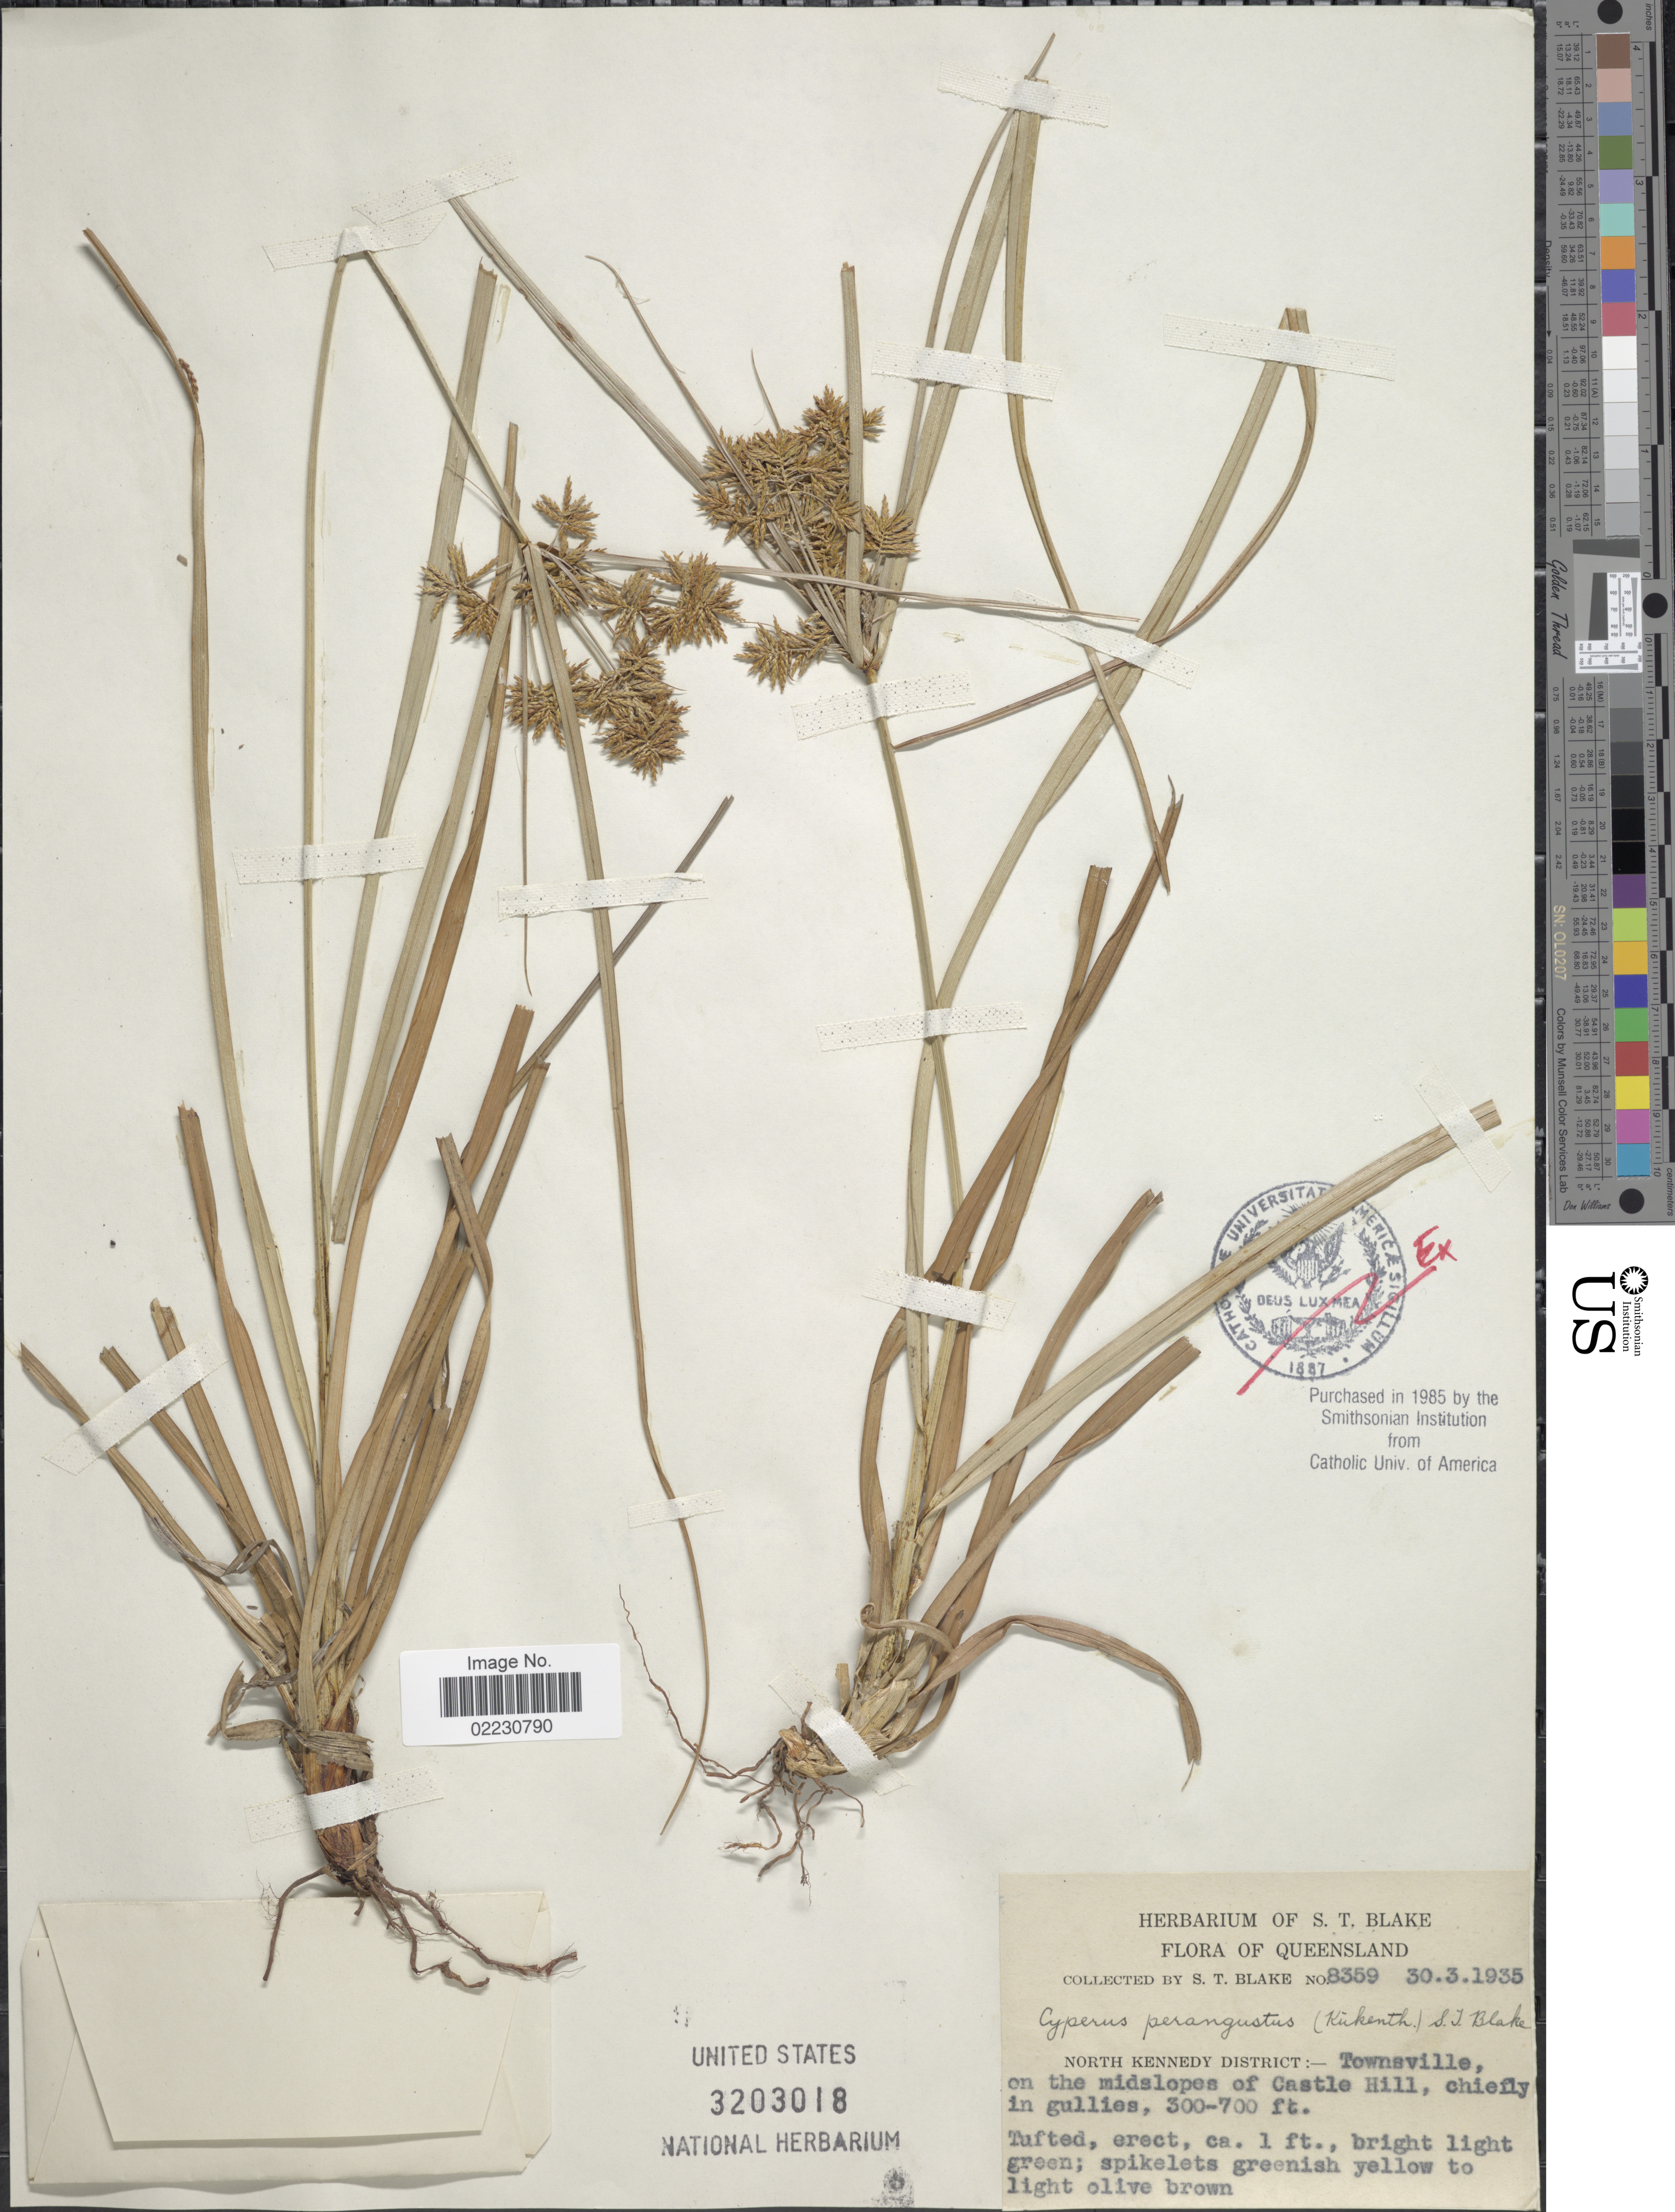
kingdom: Plantae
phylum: Tracheophyta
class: Liliopsida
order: Poales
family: Cyperaceae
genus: Cyperus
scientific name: Cyperus perangustus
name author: S.T. Blake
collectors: S. T. Blake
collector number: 8359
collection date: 1935-03-30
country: Australia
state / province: Queensland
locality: North Kennedy District, Townsville, on the middleslopes of Castle Hill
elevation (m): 91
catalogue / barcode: US 3203018